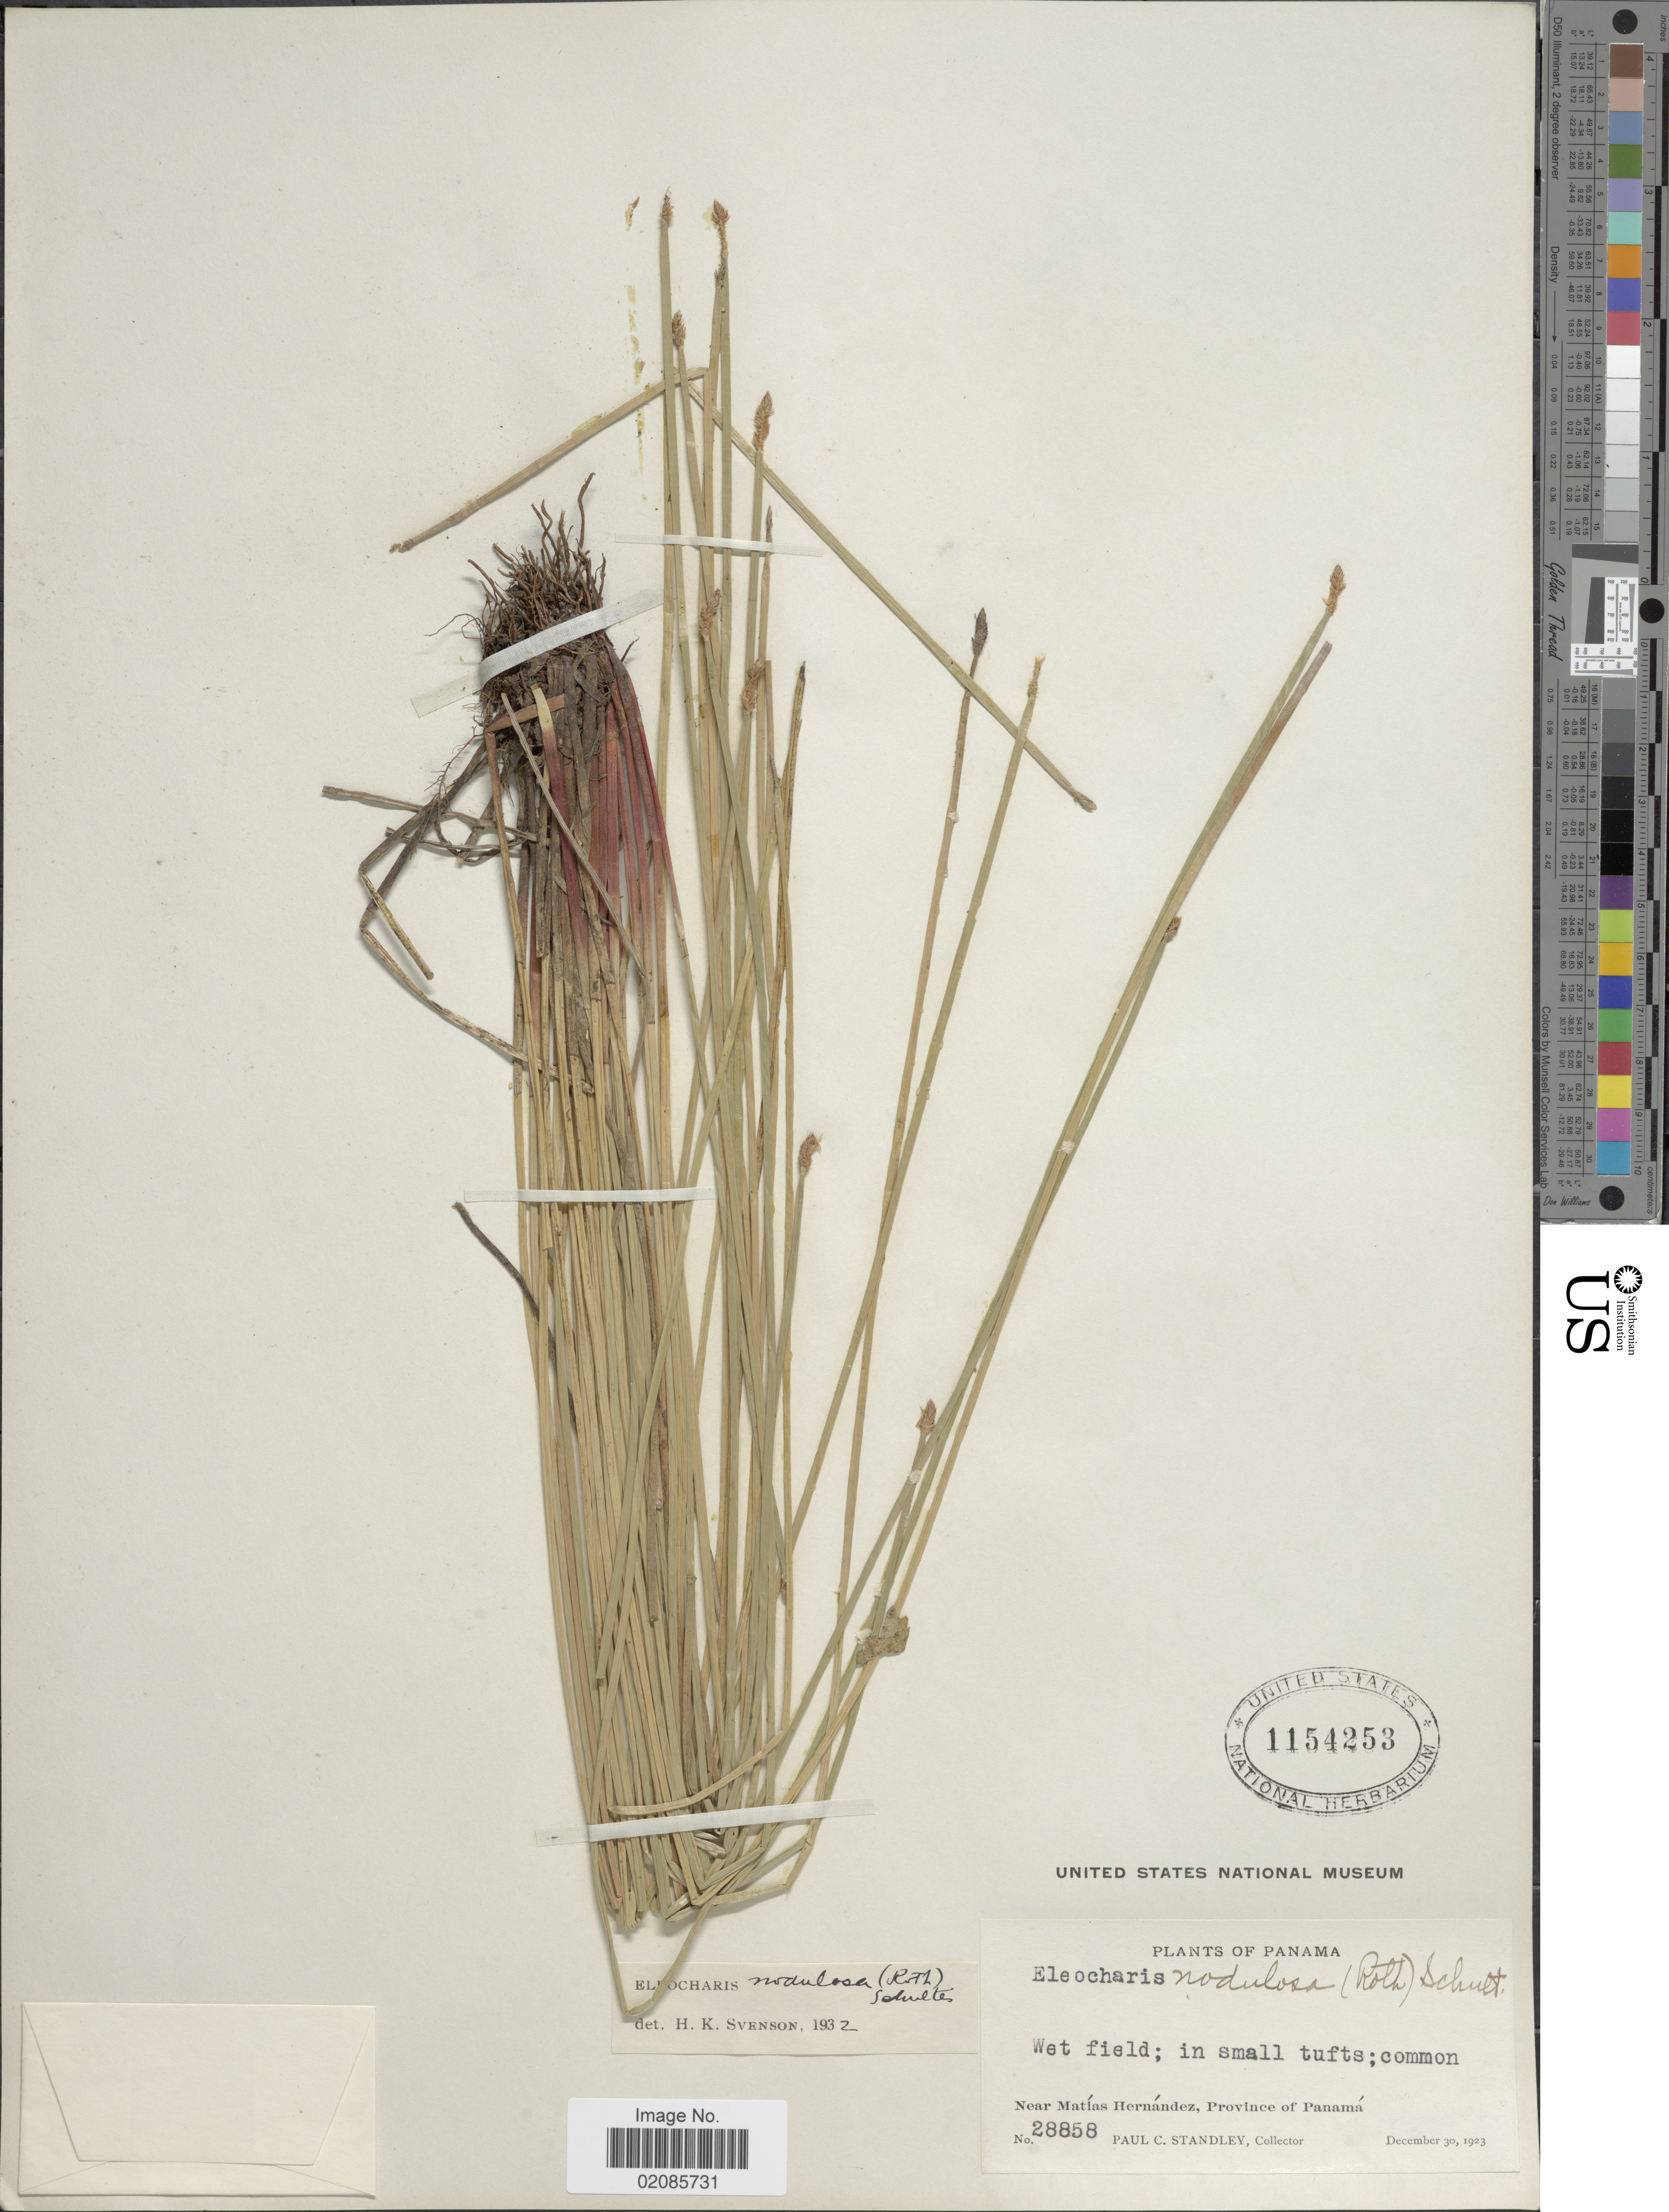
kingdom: Plantae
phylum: Tracheophyta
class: Liliopsida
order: Poales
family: Cyperaceae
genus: Eleocharis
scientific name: Eleocharis montana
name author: (Kunth) Roem. & Schult.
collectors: P. C. Standley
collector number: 28858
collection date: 1923-12-30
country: Panama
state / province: Panamá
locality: Wet field, Near Matias Hernandez.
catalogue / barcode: US 1154253